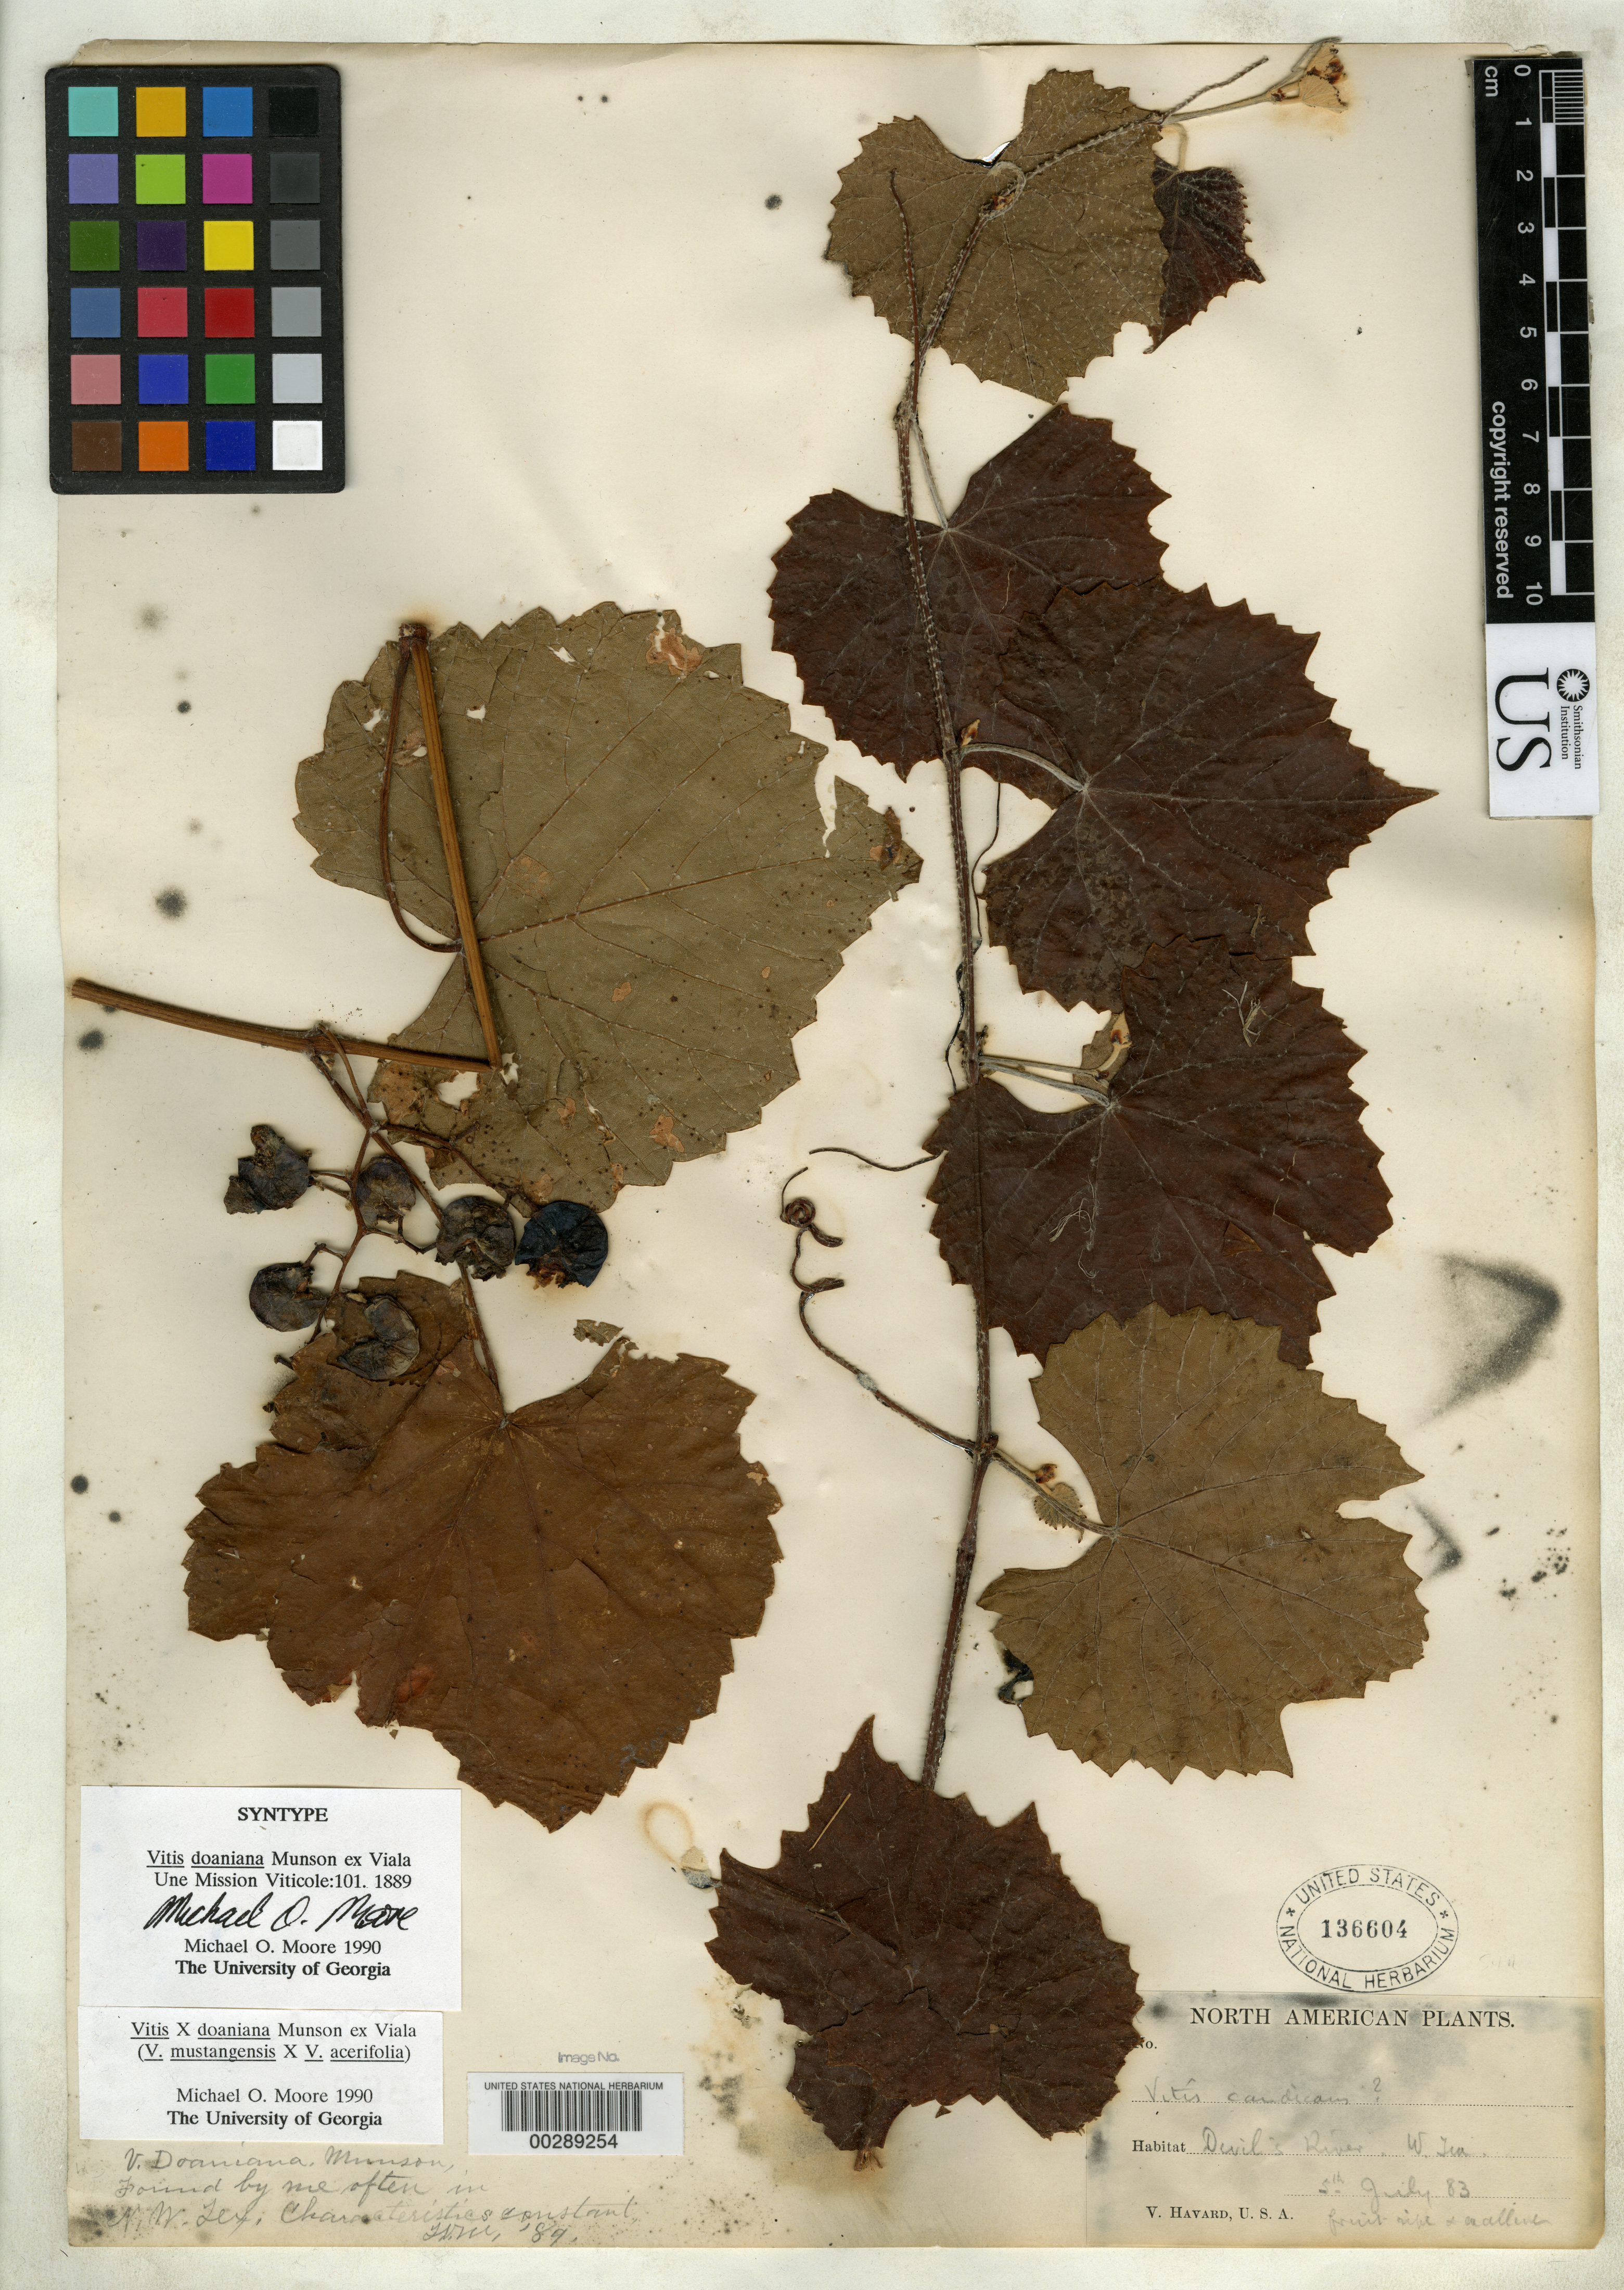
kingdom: Plantae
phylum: Tracheophyta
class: Magnoliopsida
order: Vitales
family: Vitaceae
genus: Vitis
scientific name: Vitis x doaniana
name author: Munson ex Viala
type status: Syntype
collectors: V. Havard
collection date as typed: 05 Jul 1883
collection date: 1883-07-05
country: United States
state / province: Texas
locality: Devil's River.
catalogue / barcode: US 136604